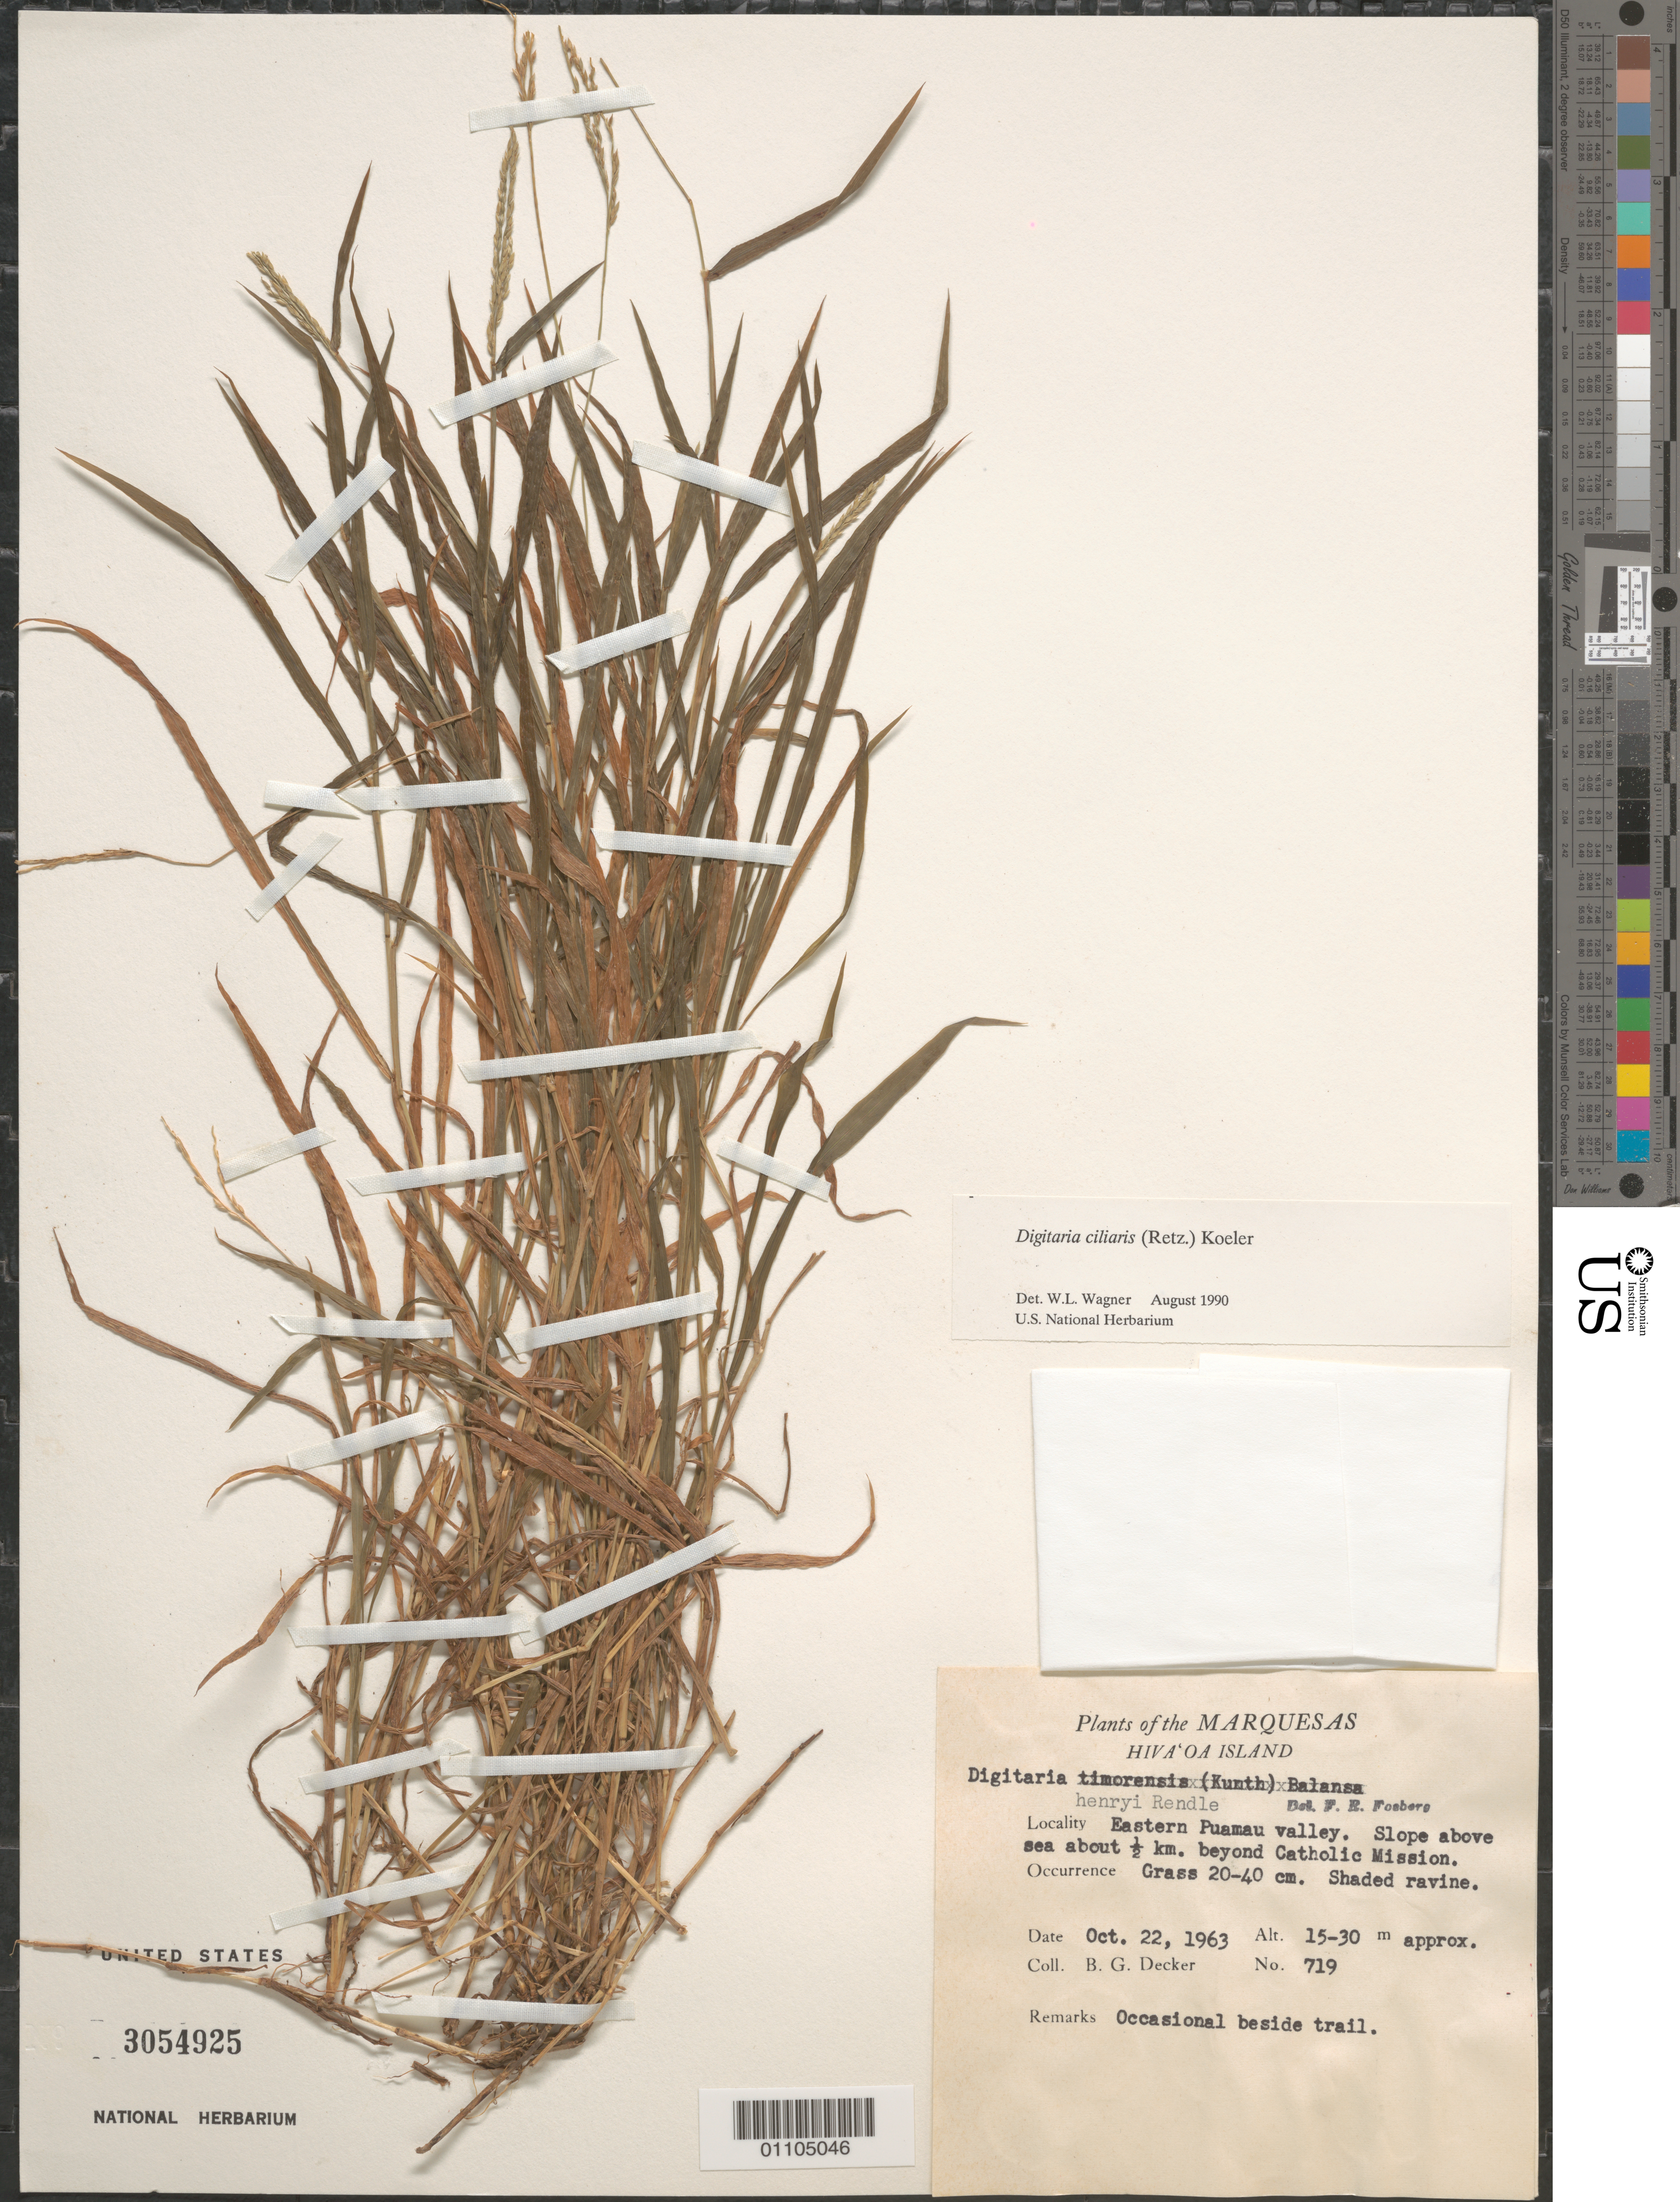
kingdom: Plantae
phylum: Tracheophyta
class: Liliopsida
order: Poales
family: Poaceae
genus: Digitaria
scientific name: Digitaria ciliaris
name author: (Retz.) Koeler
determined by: Wagner, W. L., (BOT), Smithsonian Institution - National Museum of Natural History (UNITED STATES)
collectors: B. G. Decker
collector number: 719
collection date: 1963-10-22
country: French Polynesia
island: Hiva Oa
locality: E Puamau Valley, slope above sea, 0.5 km beyond Catholic Mission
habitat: Occasional beside trail in shaded ravine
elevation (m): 15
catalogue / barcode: US 3054925